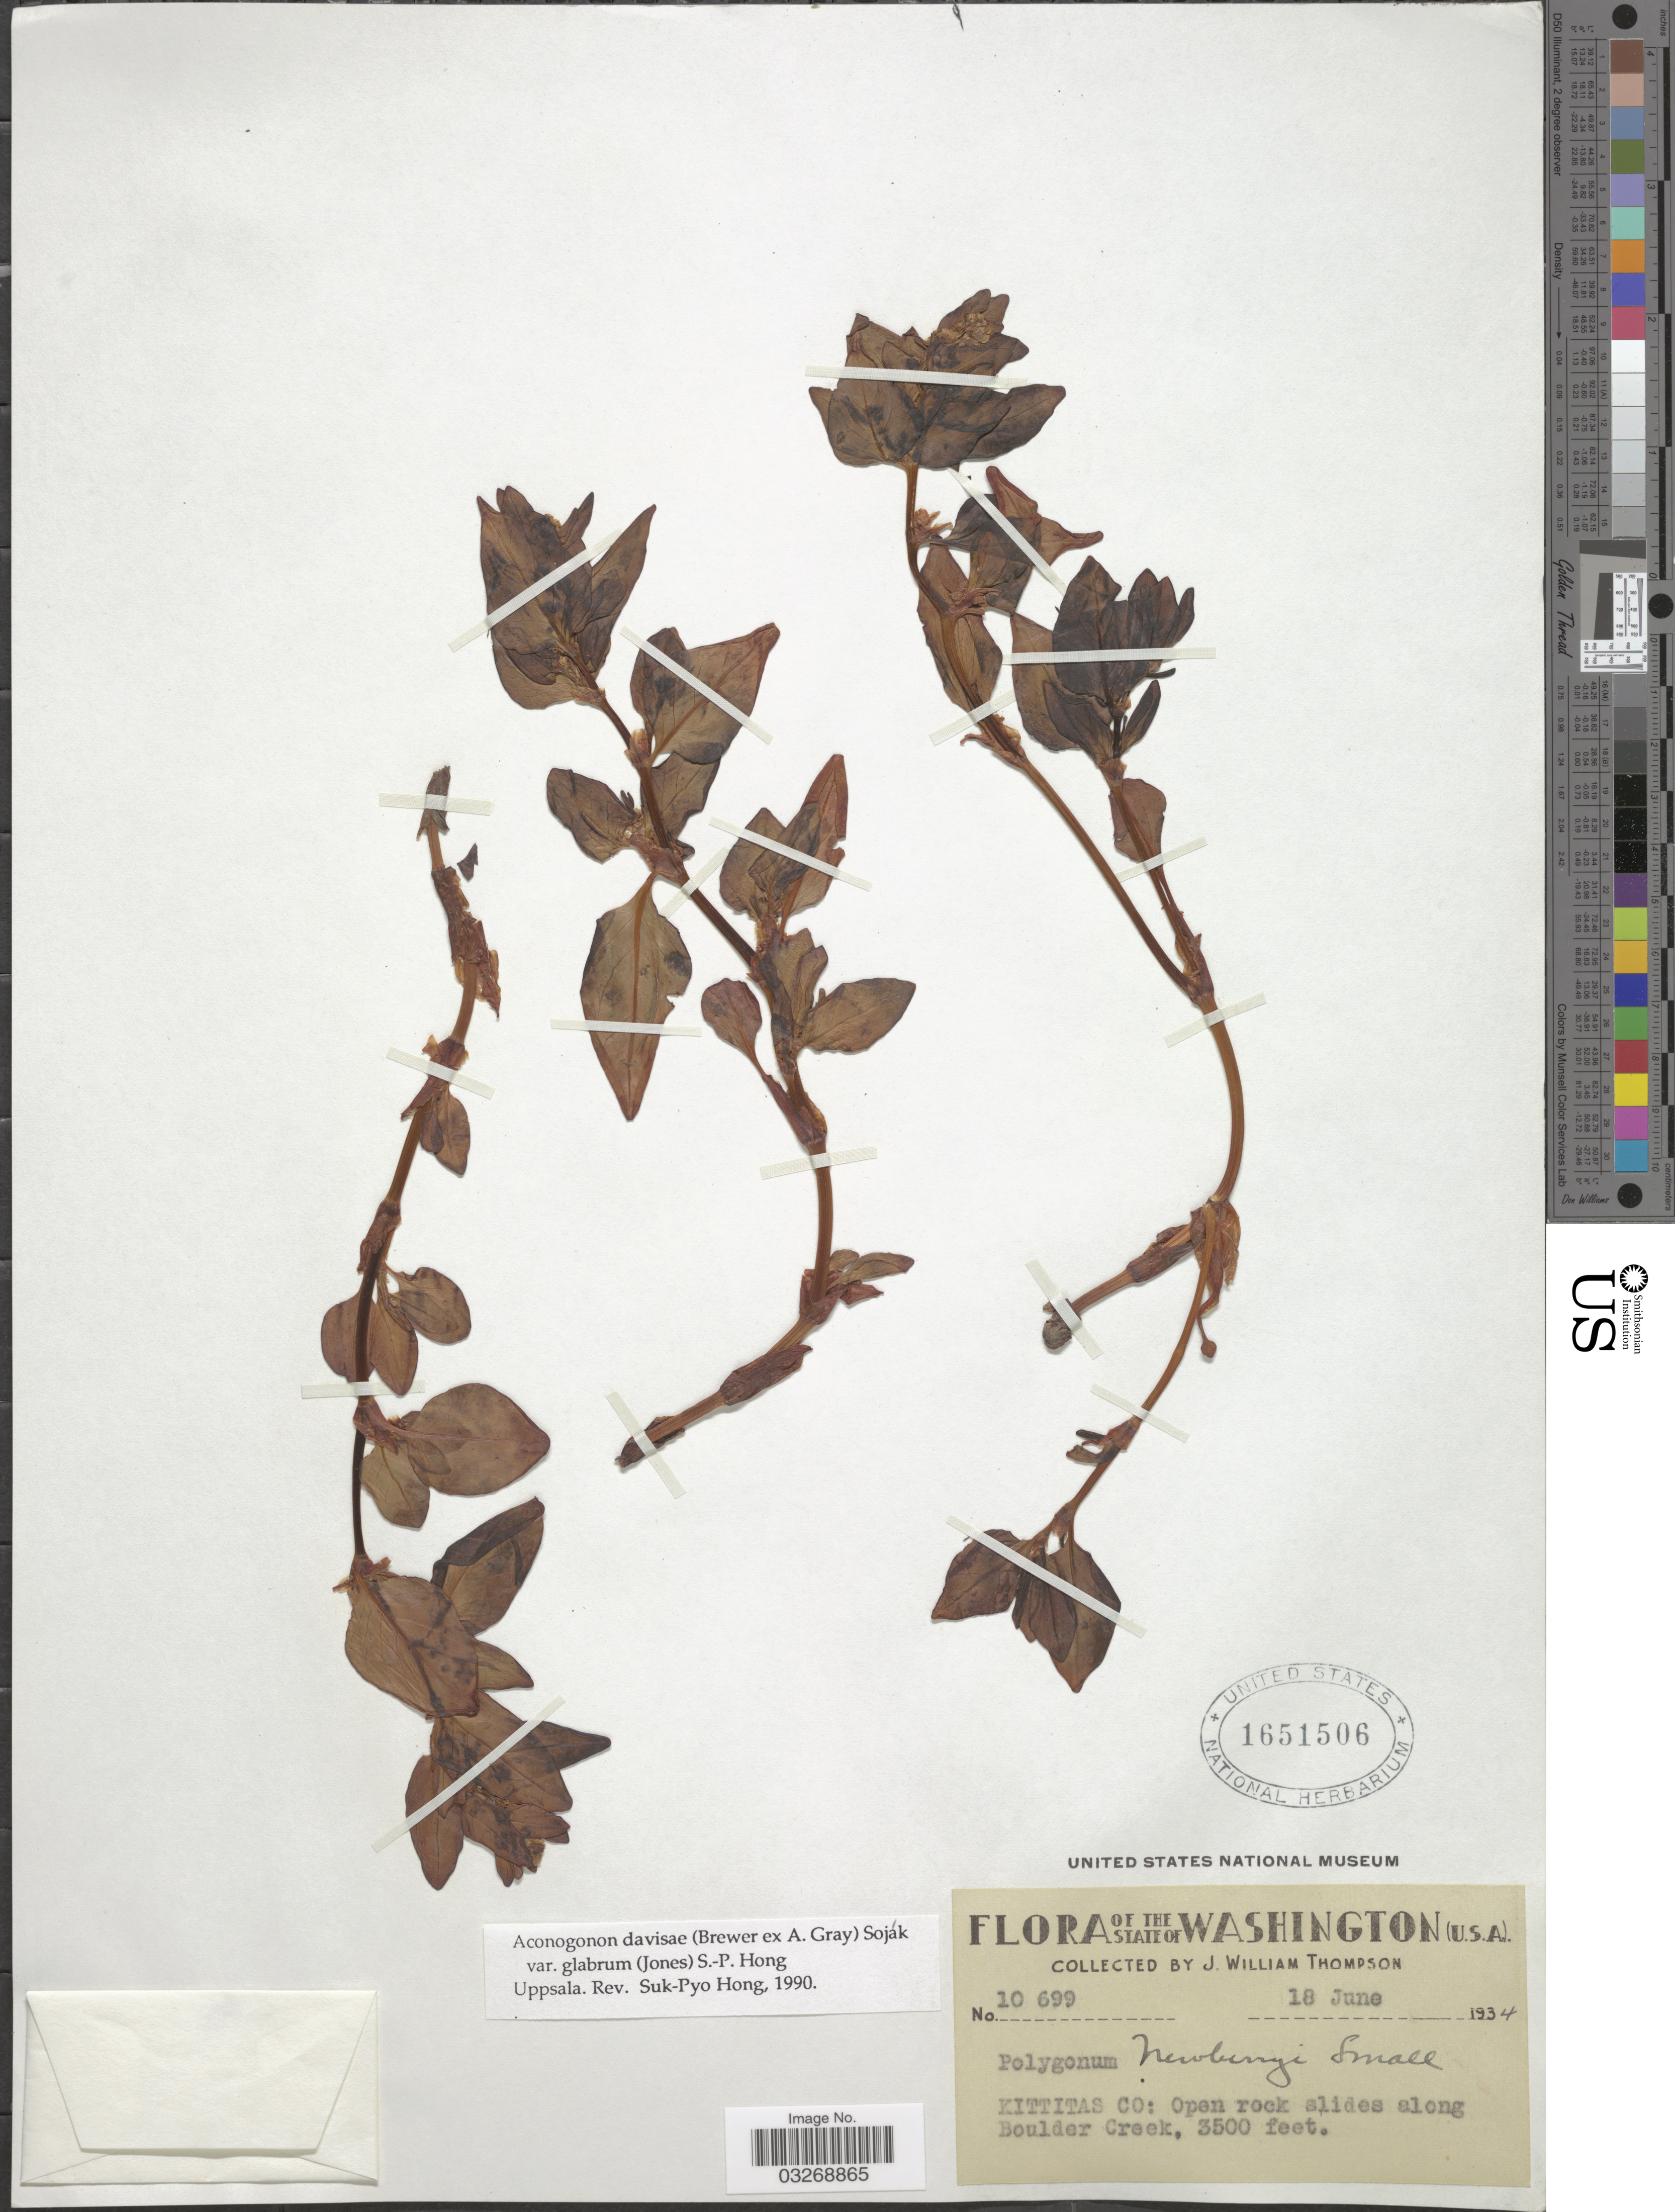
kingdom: Plantae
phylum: Tracheophyta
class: Magnoliopsida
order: Caryophyllales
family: Polygonaceae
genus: Koenigia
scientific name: Koenigia davisiae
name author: (W.H. Brewer ex A. Gray) T.M. Schust. & Reveal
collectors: J. W. Thompson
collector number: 10699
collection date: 1934-06-18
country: United States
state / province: Washington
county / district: Kittitas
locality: Kittitas Co: Open rock slides along Boulder Creek.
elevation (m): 1067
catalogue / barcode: US 1651506